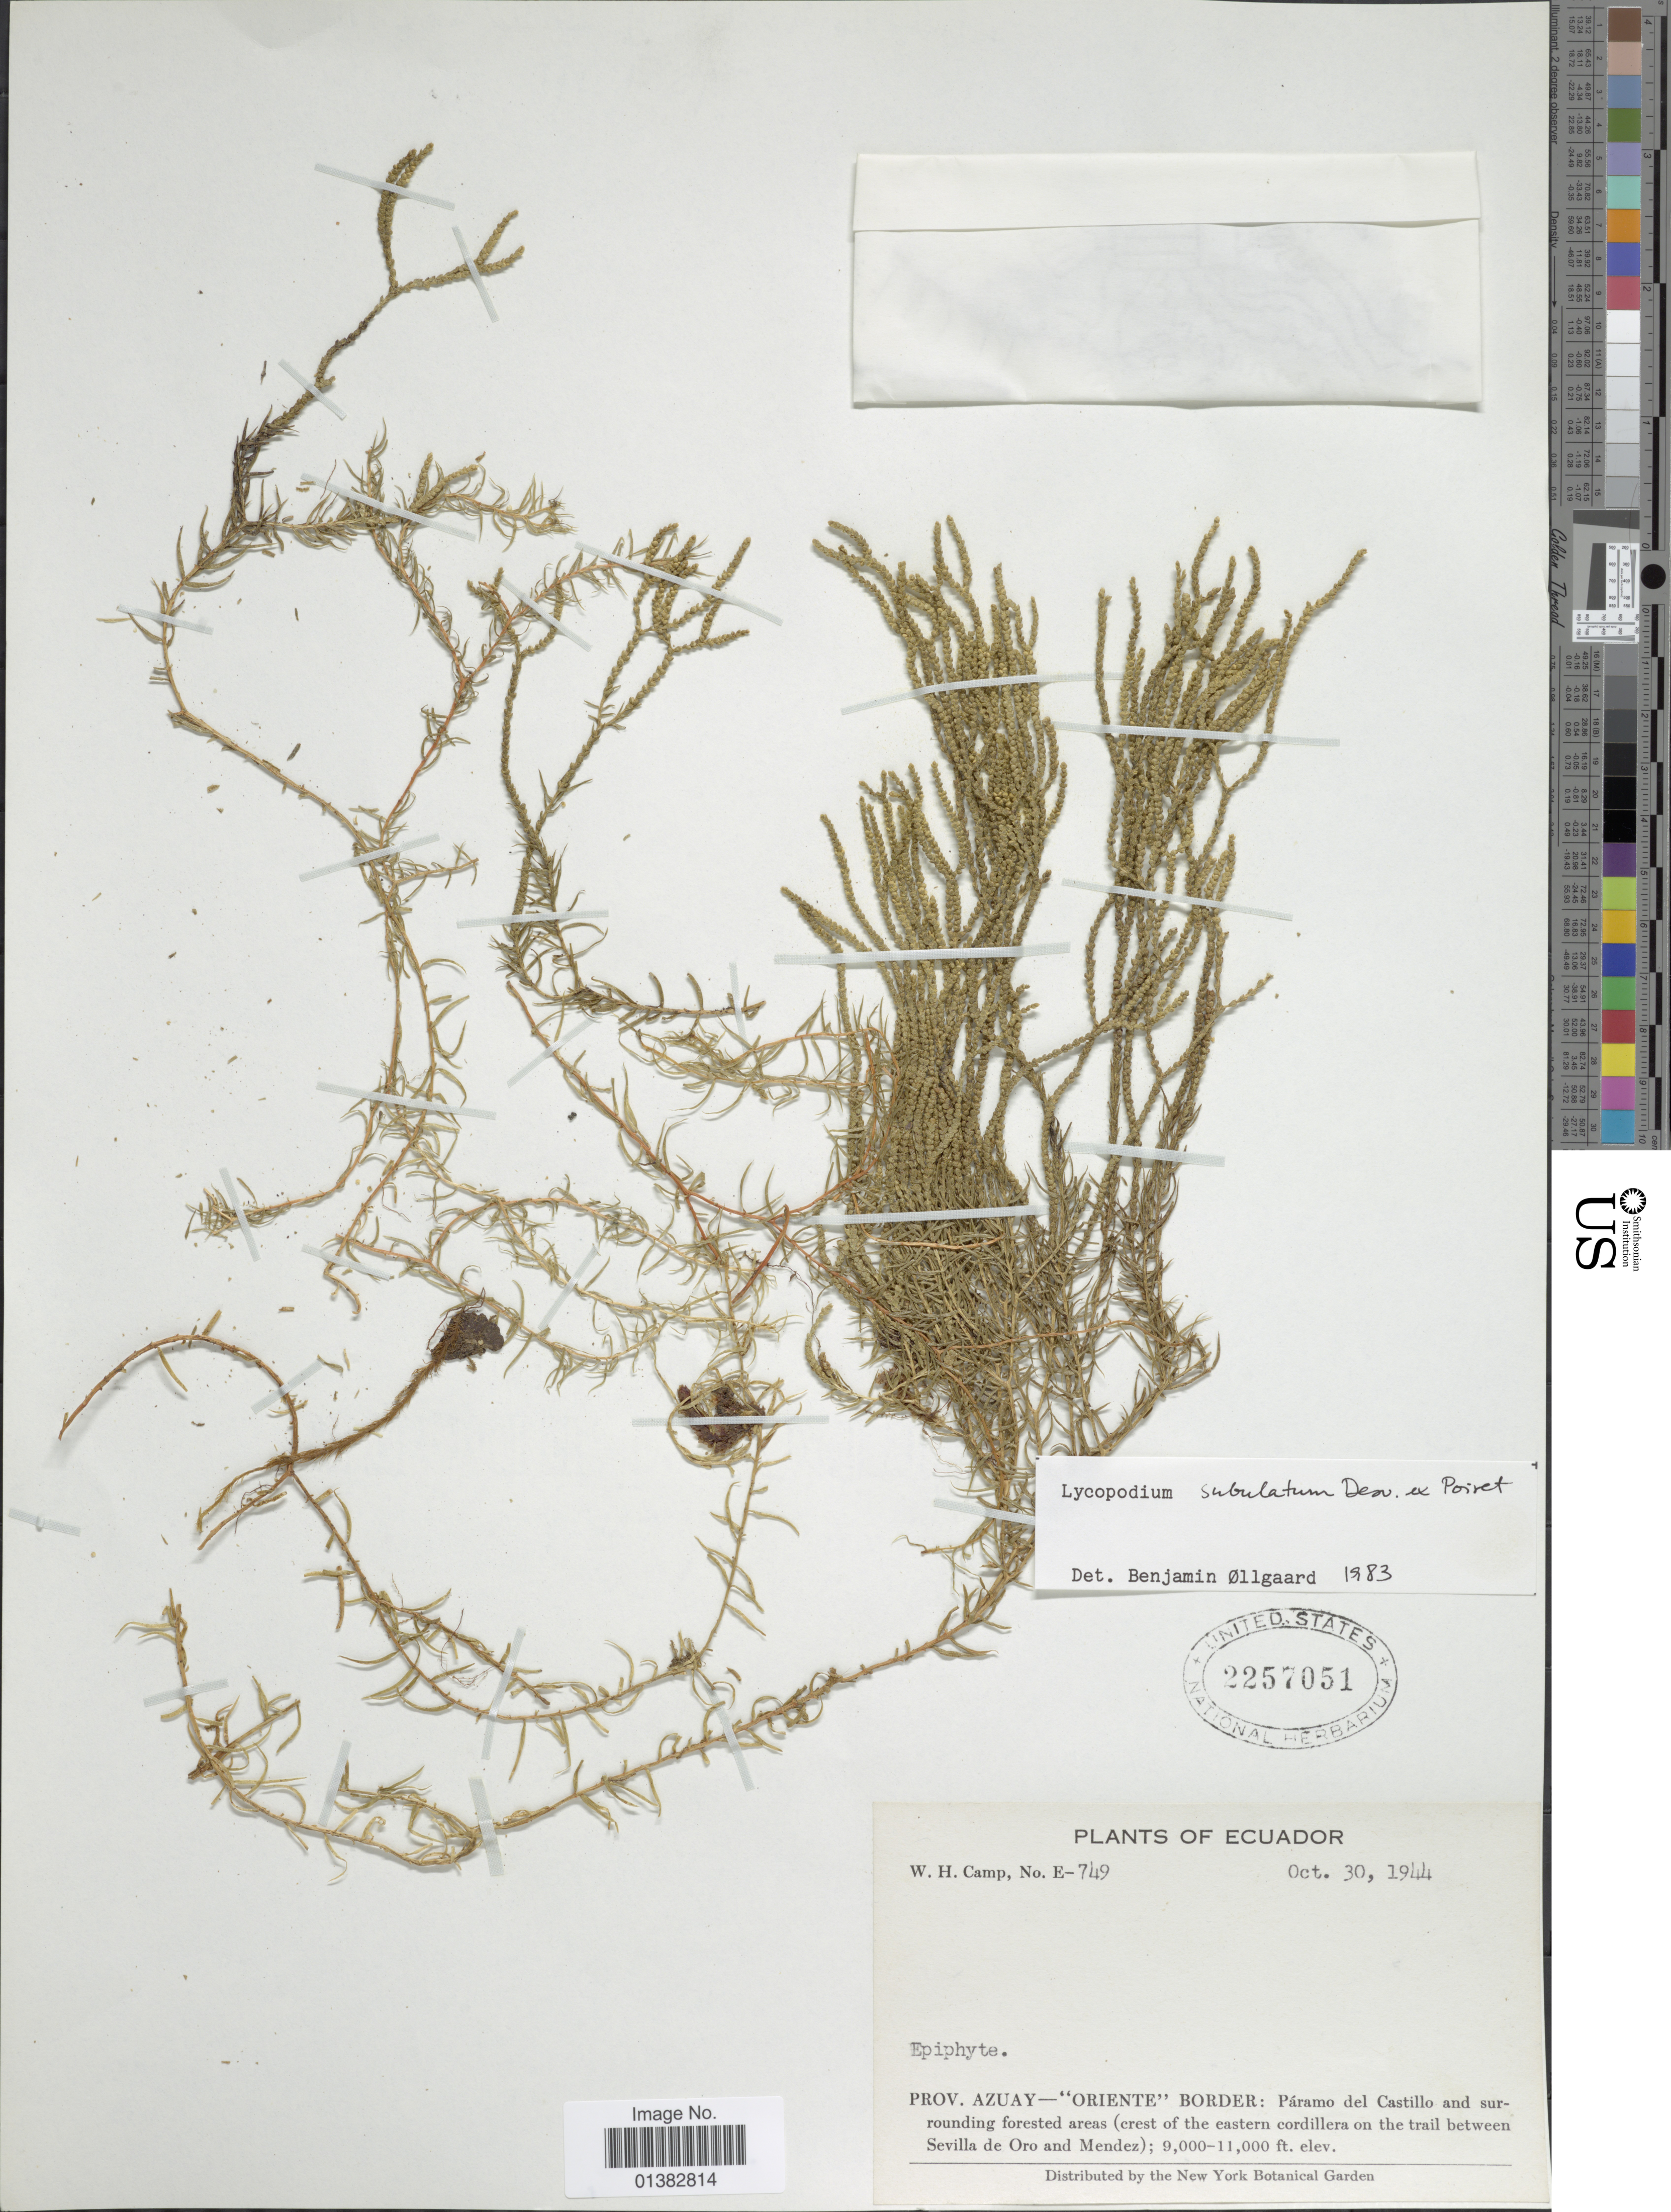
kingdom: Plantae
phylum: Tracheophyta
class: Lycopodiopsida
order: Lycopodiales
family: Lycopodiaceae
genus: Phlegmariurus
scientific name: Phlegmariurus subulatus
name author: (Desv. ex Poir.) B. Øllg.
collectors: W. H. Camp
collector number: E-749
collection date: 1944-10-30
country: Ecuador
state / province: Azuay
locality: Oriente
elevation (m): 2743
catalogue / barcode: US 2257051